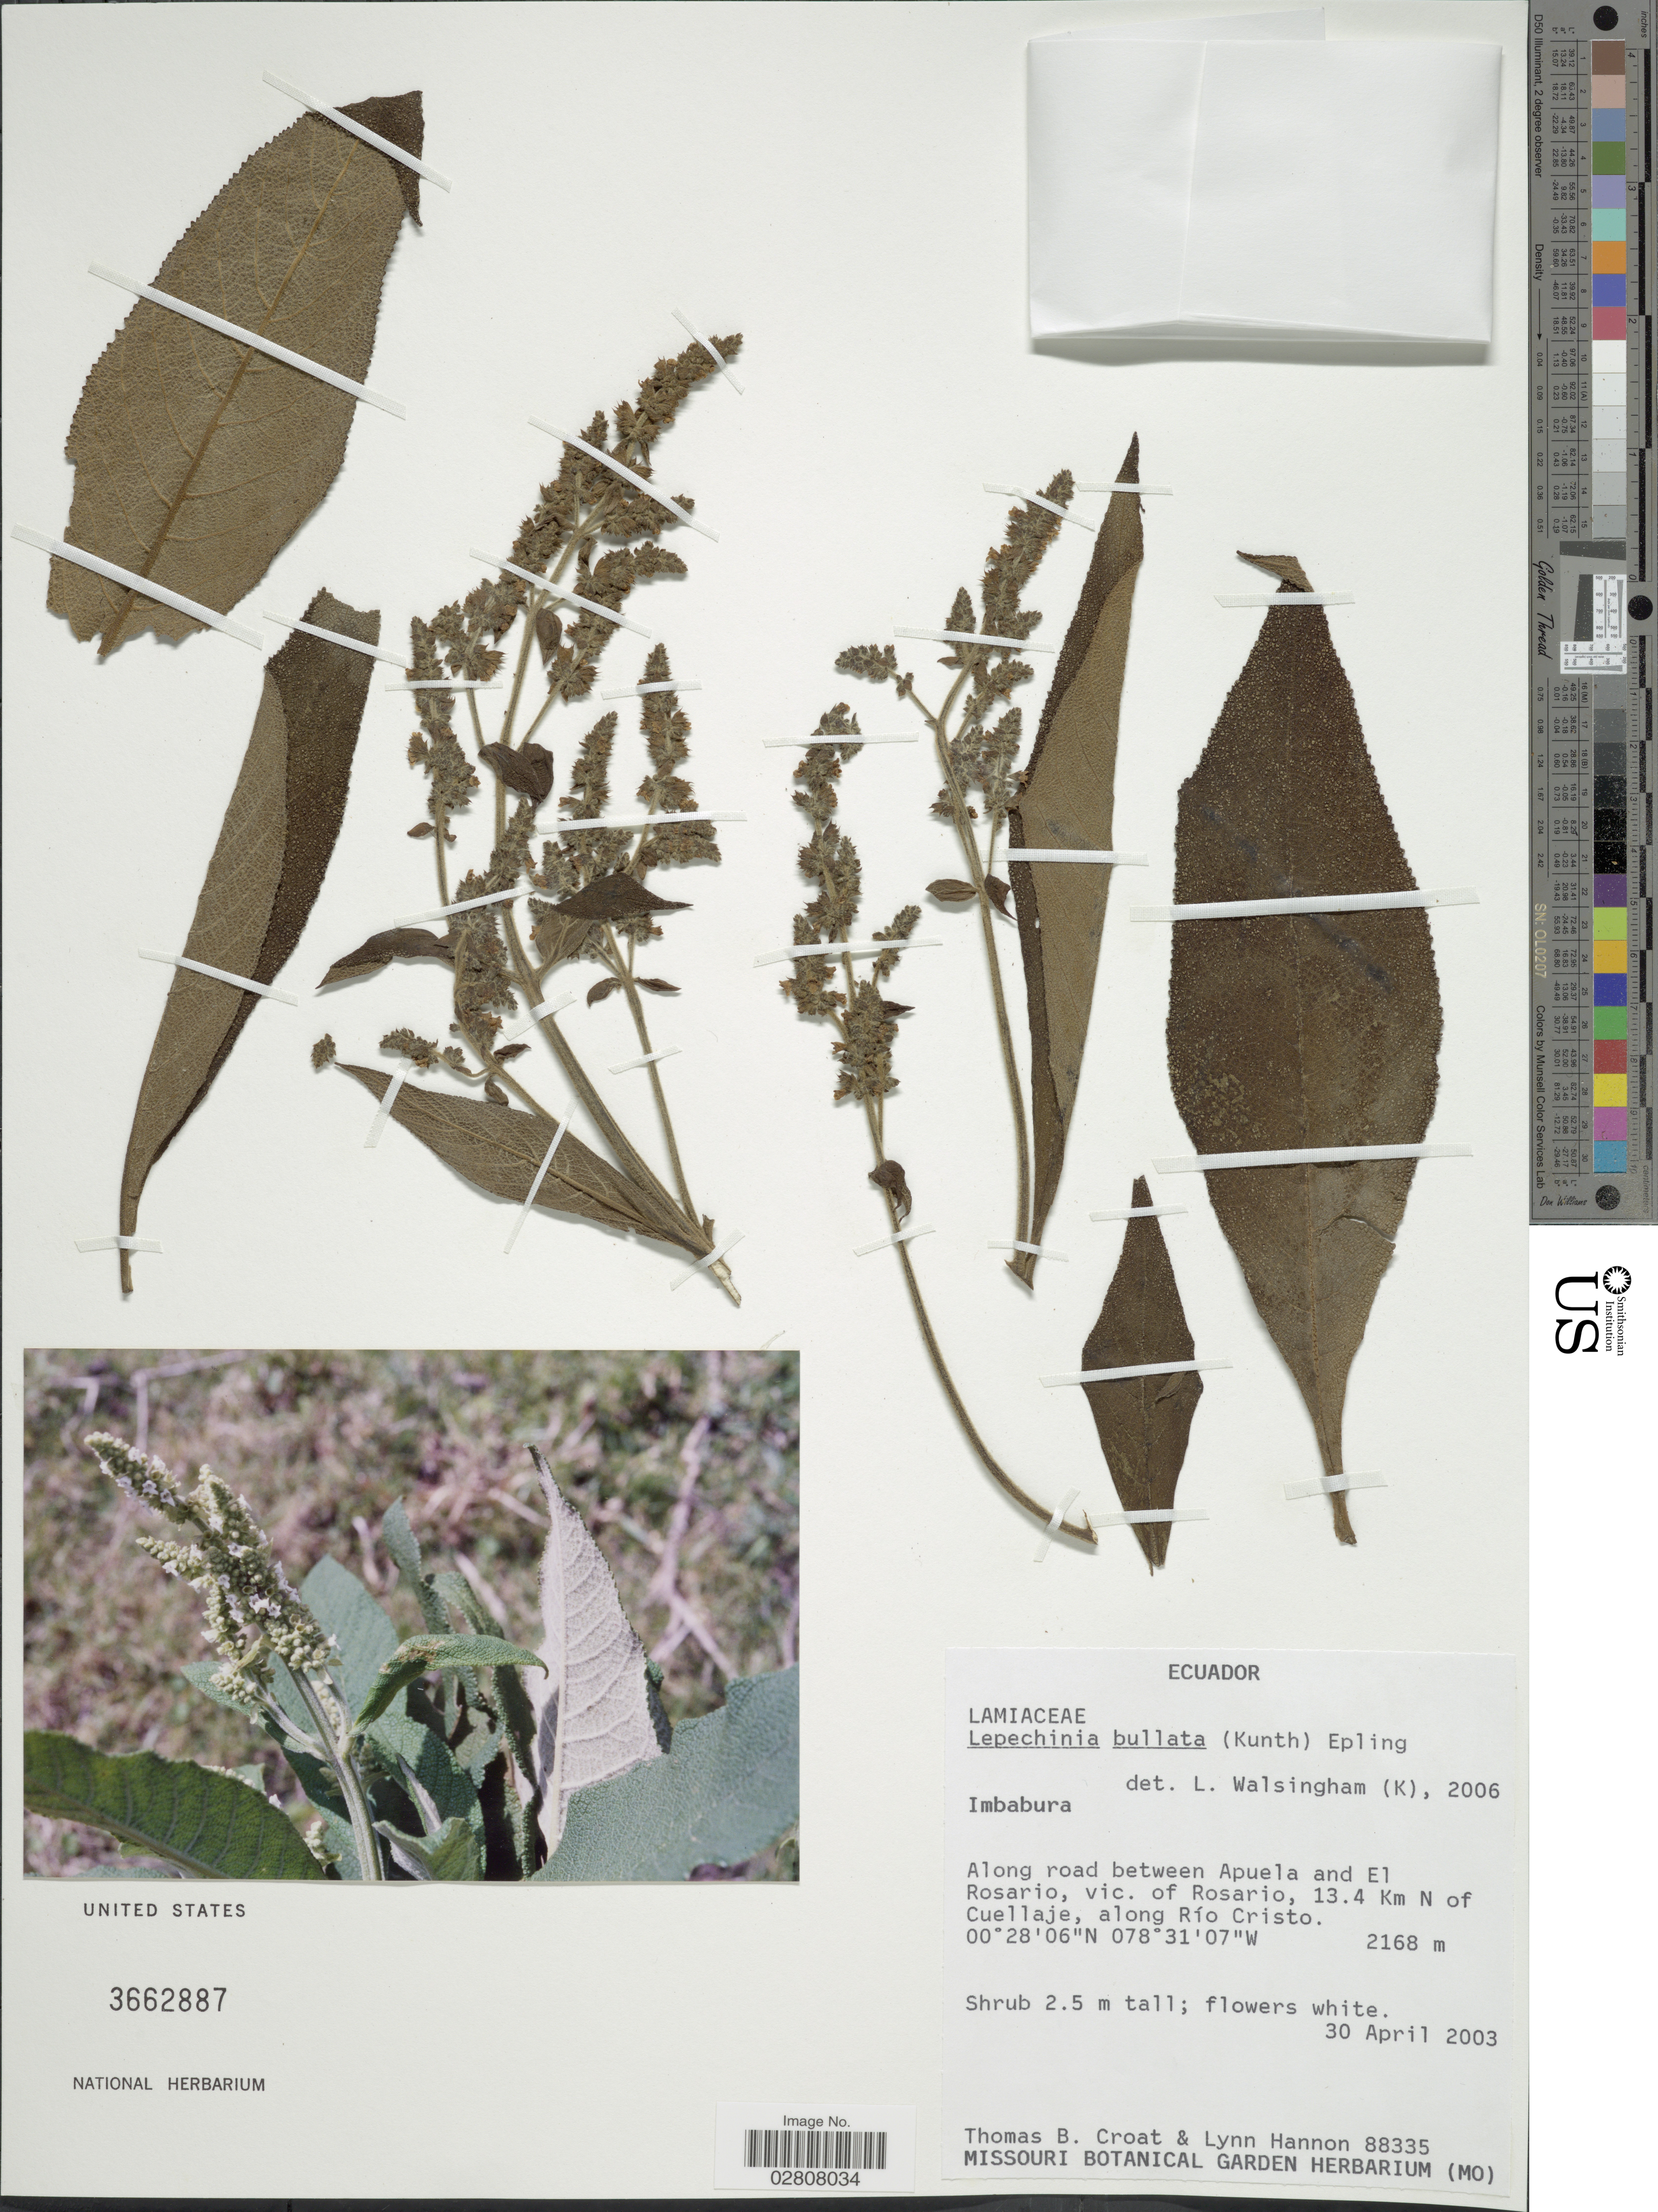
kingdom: Plantae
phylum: Tracheophyta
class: Magnoliopsida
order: Lamiales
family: Lamiaceae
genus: Lepechinia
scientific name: Lepechinia bullata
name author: (Kunth) Epling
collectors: T. B. Croat & L. Hannon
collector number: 88335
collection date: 2003-04-30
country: Ecuador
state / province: Imbabura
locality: Along road between Apuela and El Rosario, vic. of Rosario, 13.4 Km N of Cuellaje, along Río Cristo.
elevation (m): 2168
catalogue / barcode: US 3662887